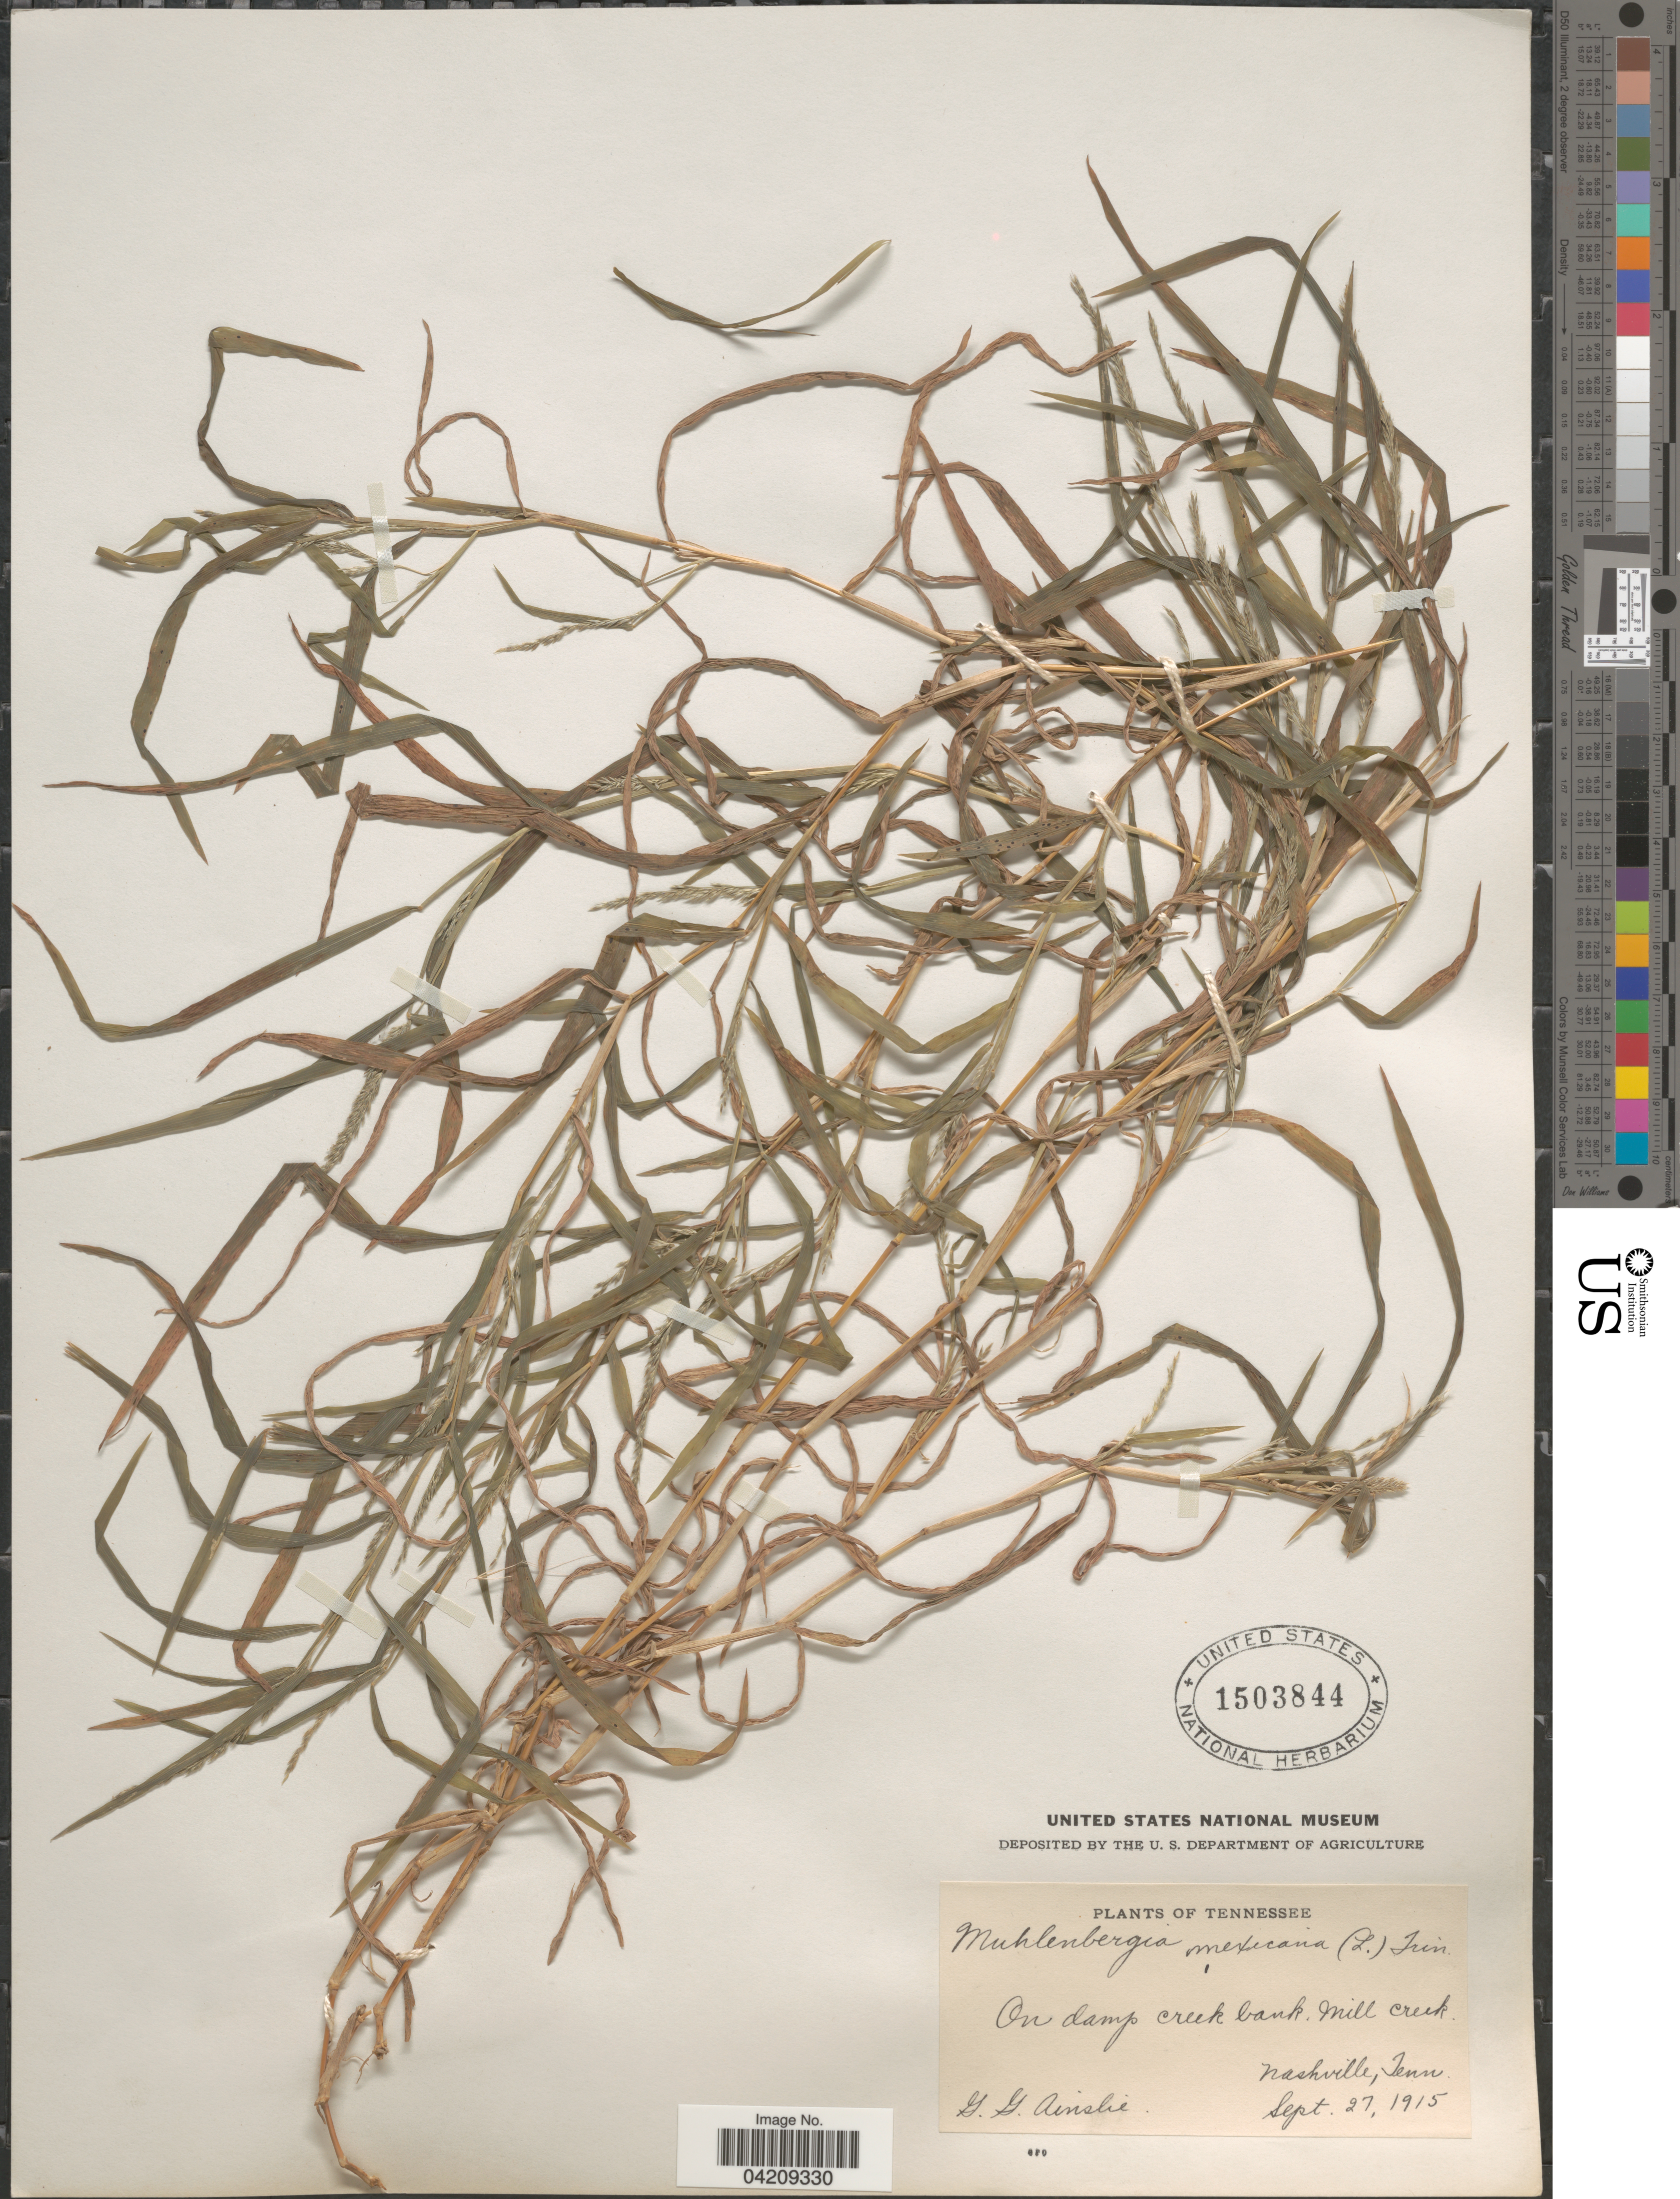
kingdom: Plantae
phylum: Tracheophyta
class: Liliopsida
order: Poales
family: Poaceae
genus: Muhlenbergia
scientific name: Muhlenbergia frondosa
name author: (Poir.) Fernald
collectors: G. Ainslie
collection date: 1915-09-27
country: United States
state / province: Tennessee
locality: On damp creek bank, Mill Creek.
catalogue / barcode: US 1503844